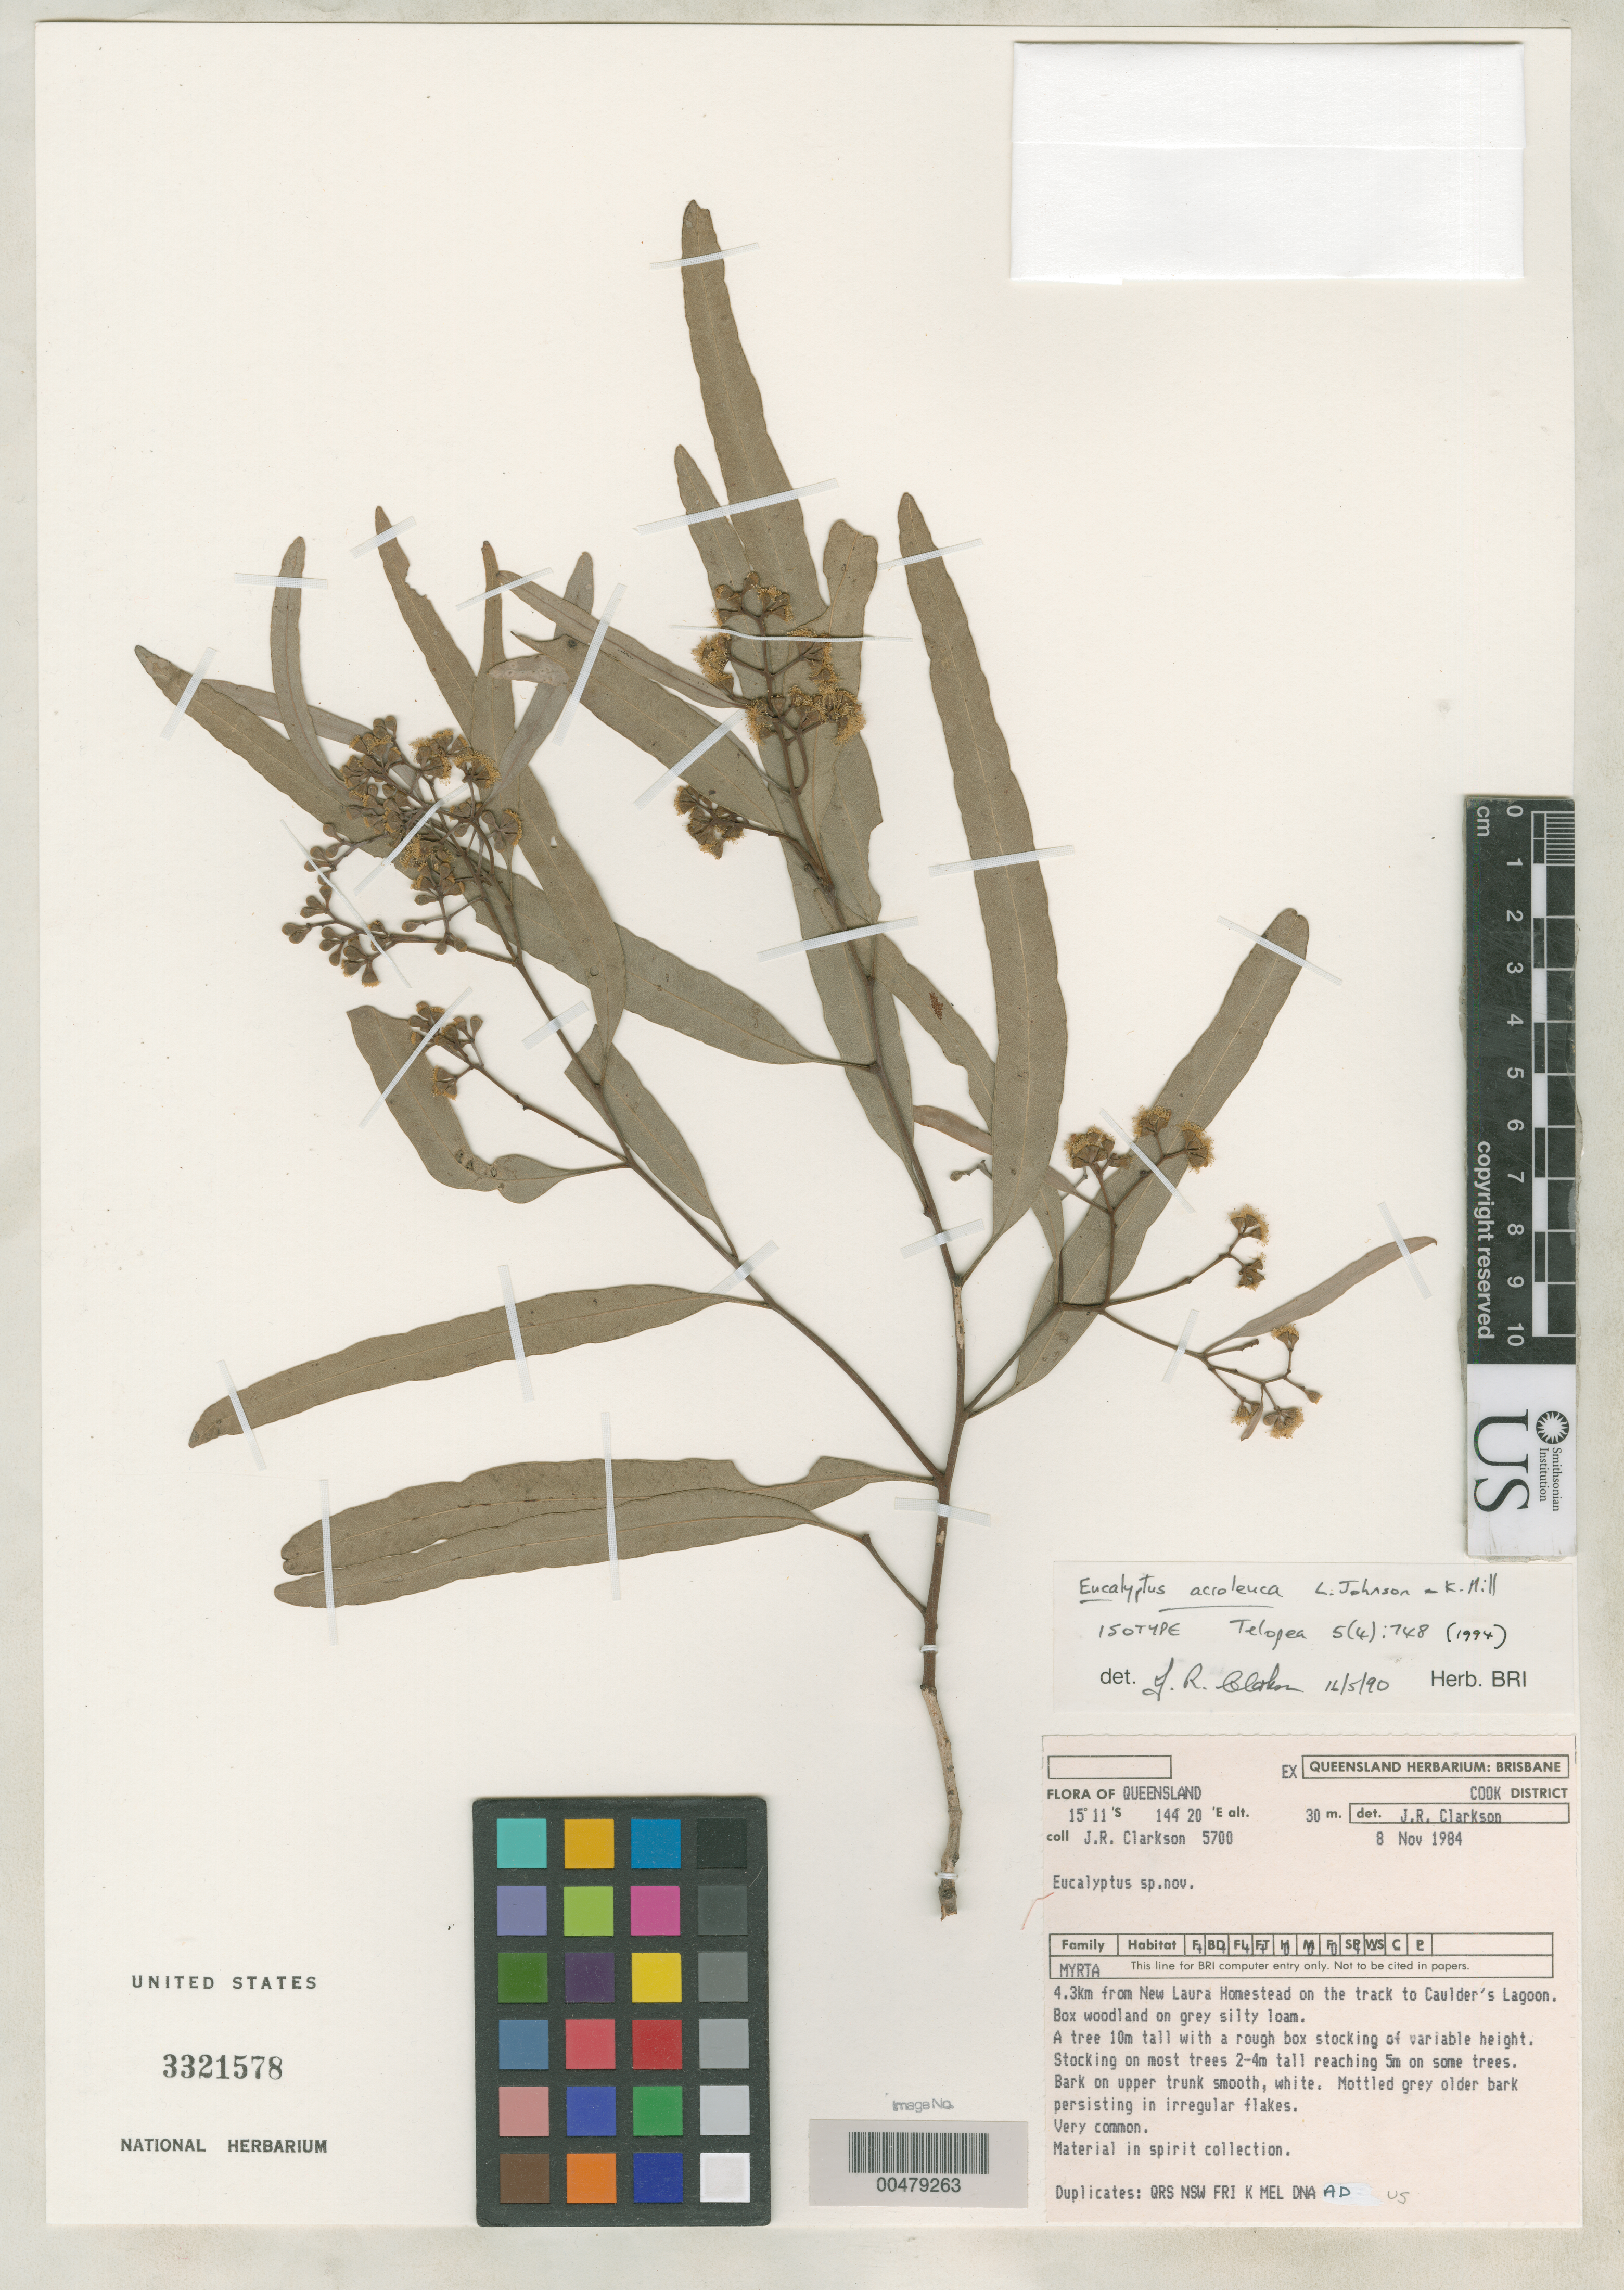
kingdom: Plantae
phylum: Tracheophyta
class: Magnoliopsida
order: Myrtales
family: Myrtaceae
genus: Eucalyptus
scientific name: Eucalyptus acroleuca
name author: L.A.S. Johnson & K.D. Hill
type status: Isotype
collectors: J. Clarkson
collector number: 5700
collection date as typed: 08 Nov 1984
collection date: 1984-11-08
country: Australia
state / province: Queensland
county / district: Cook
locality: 4.3 km of New Laura Homestead on track to Caulder's Lagoon.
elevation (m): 50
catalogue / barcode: US 3321578